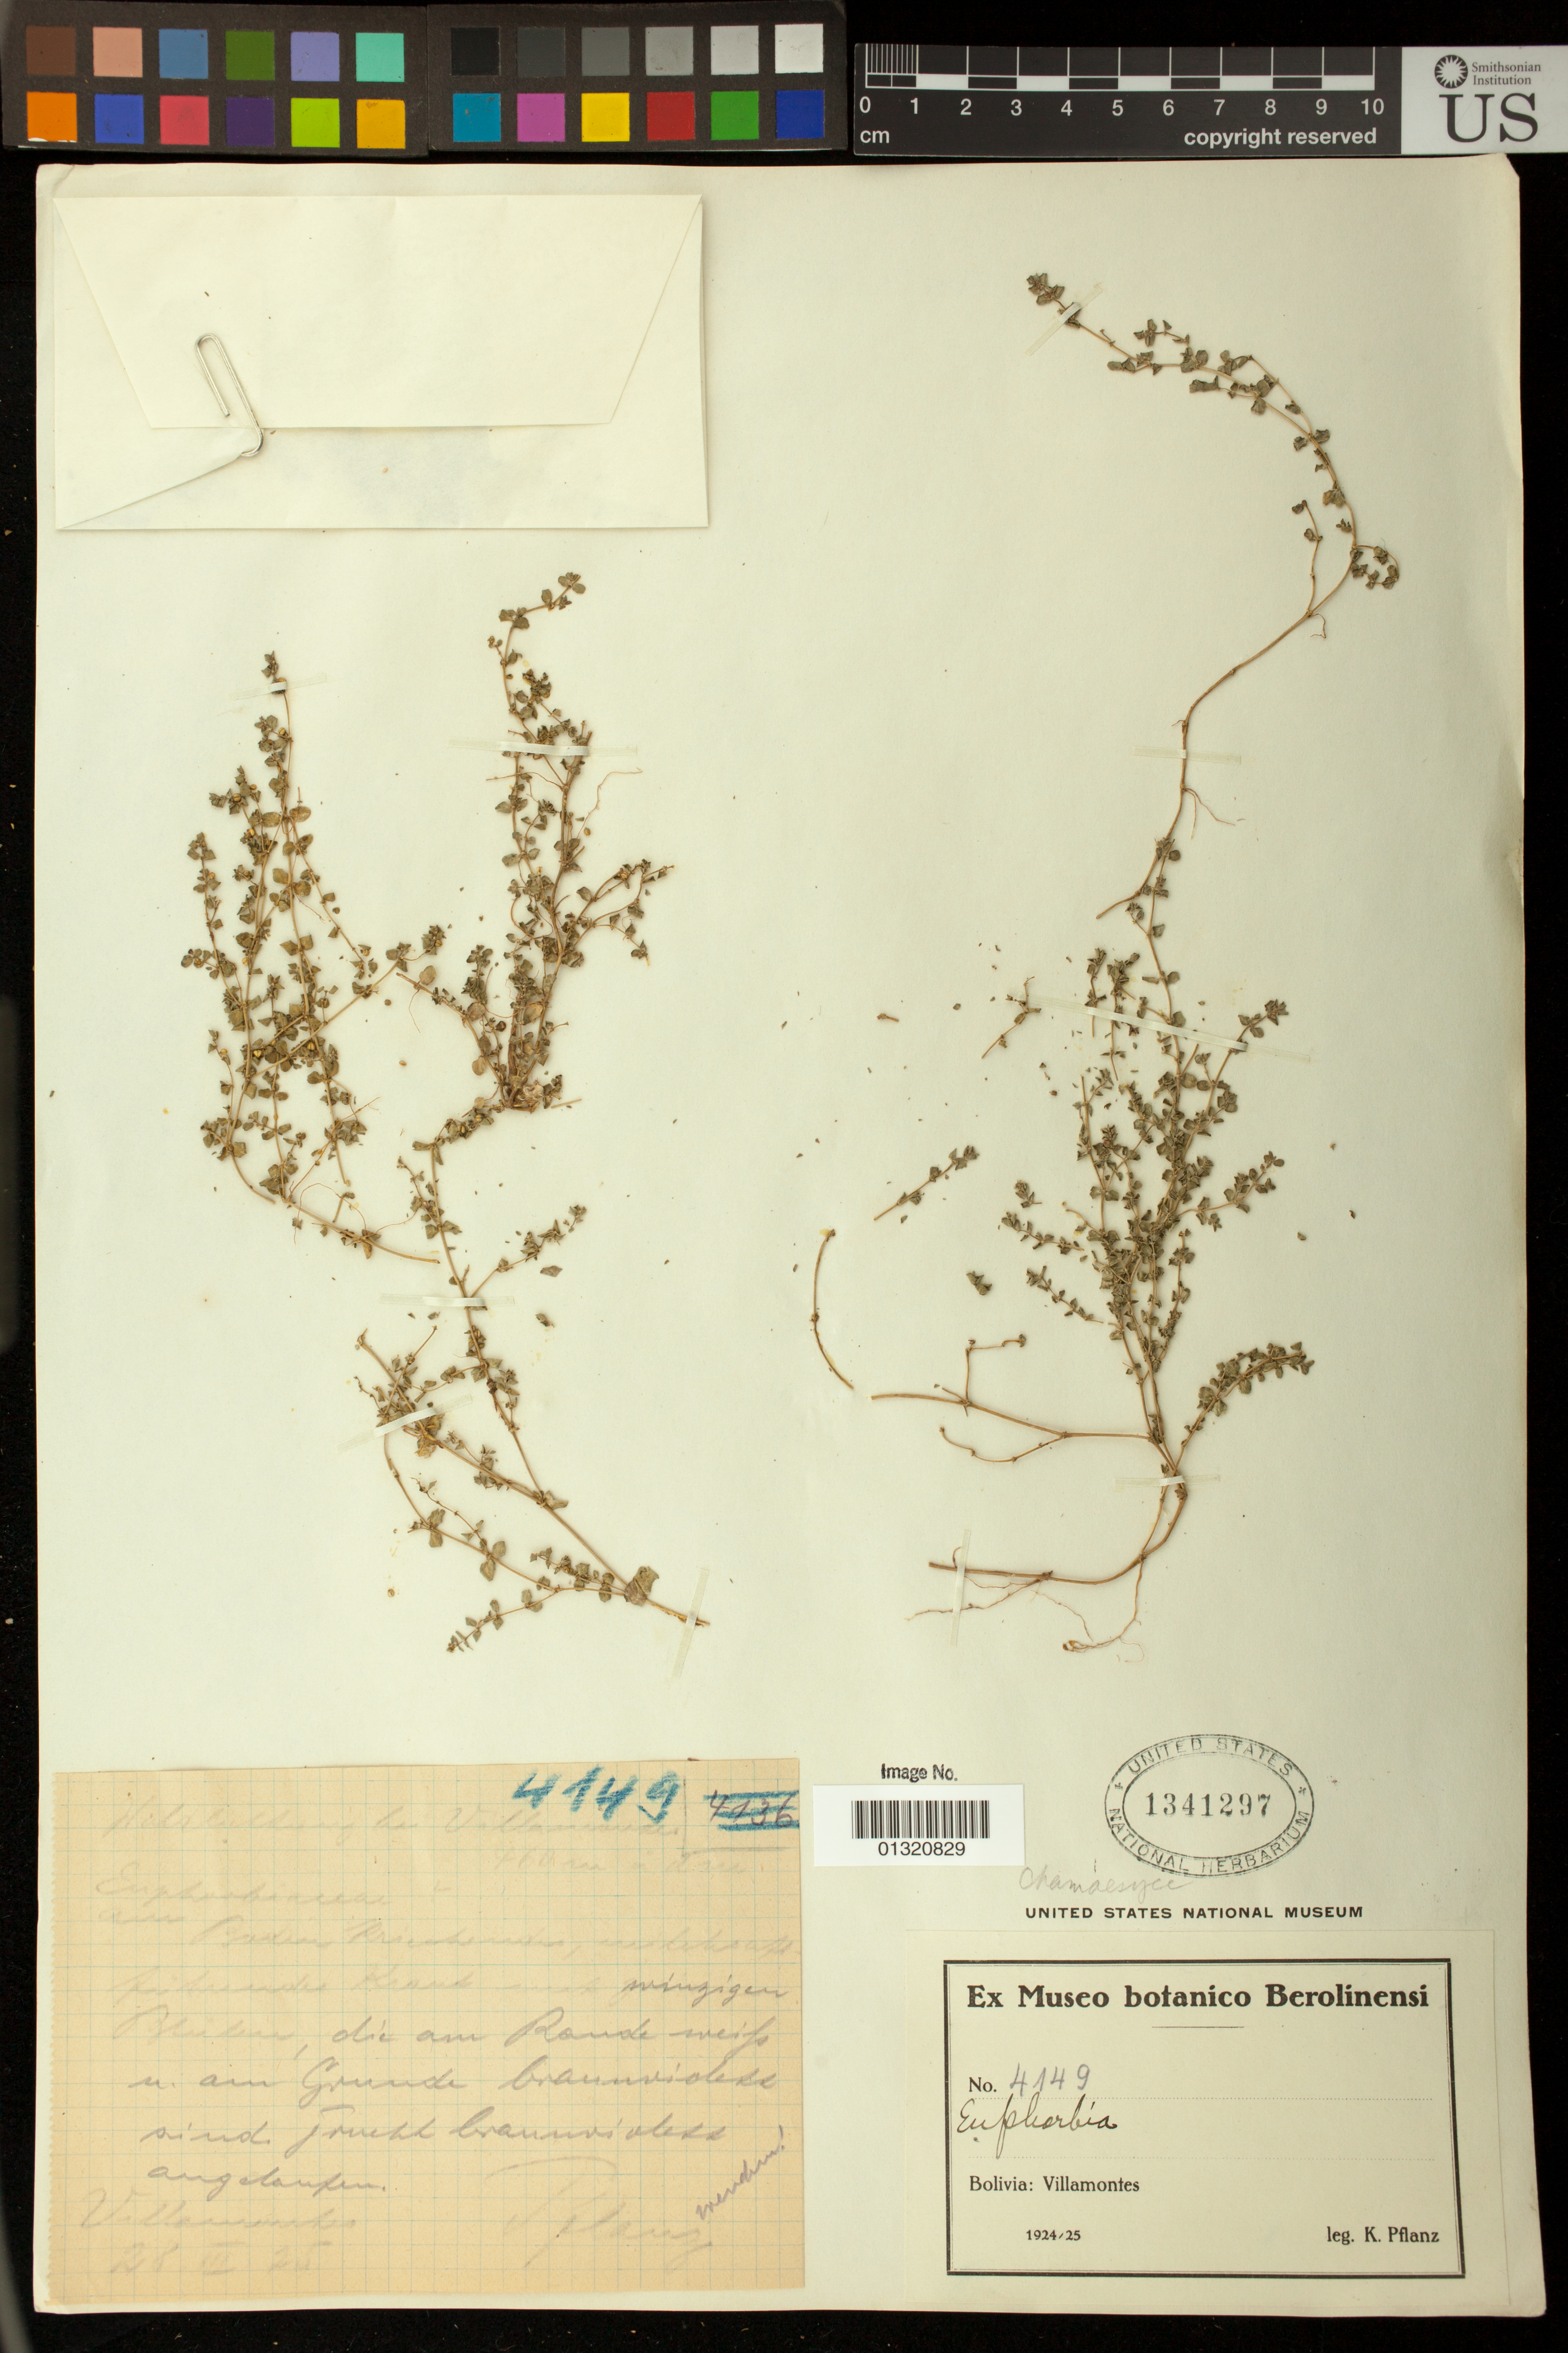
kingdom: Plantae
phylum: Tracheophyta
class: Magnoliopsida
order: Malpighiales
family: Euphorbiaceae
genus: Euphorbia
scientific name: Euphorbia sp.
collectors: K. Pflanz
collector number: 4149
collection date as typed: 28 III (?) 25, 1924/1925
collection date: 1925-03-28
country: Bolivia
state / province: Tarija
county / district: Gran Chaco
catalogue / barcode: US 1341297